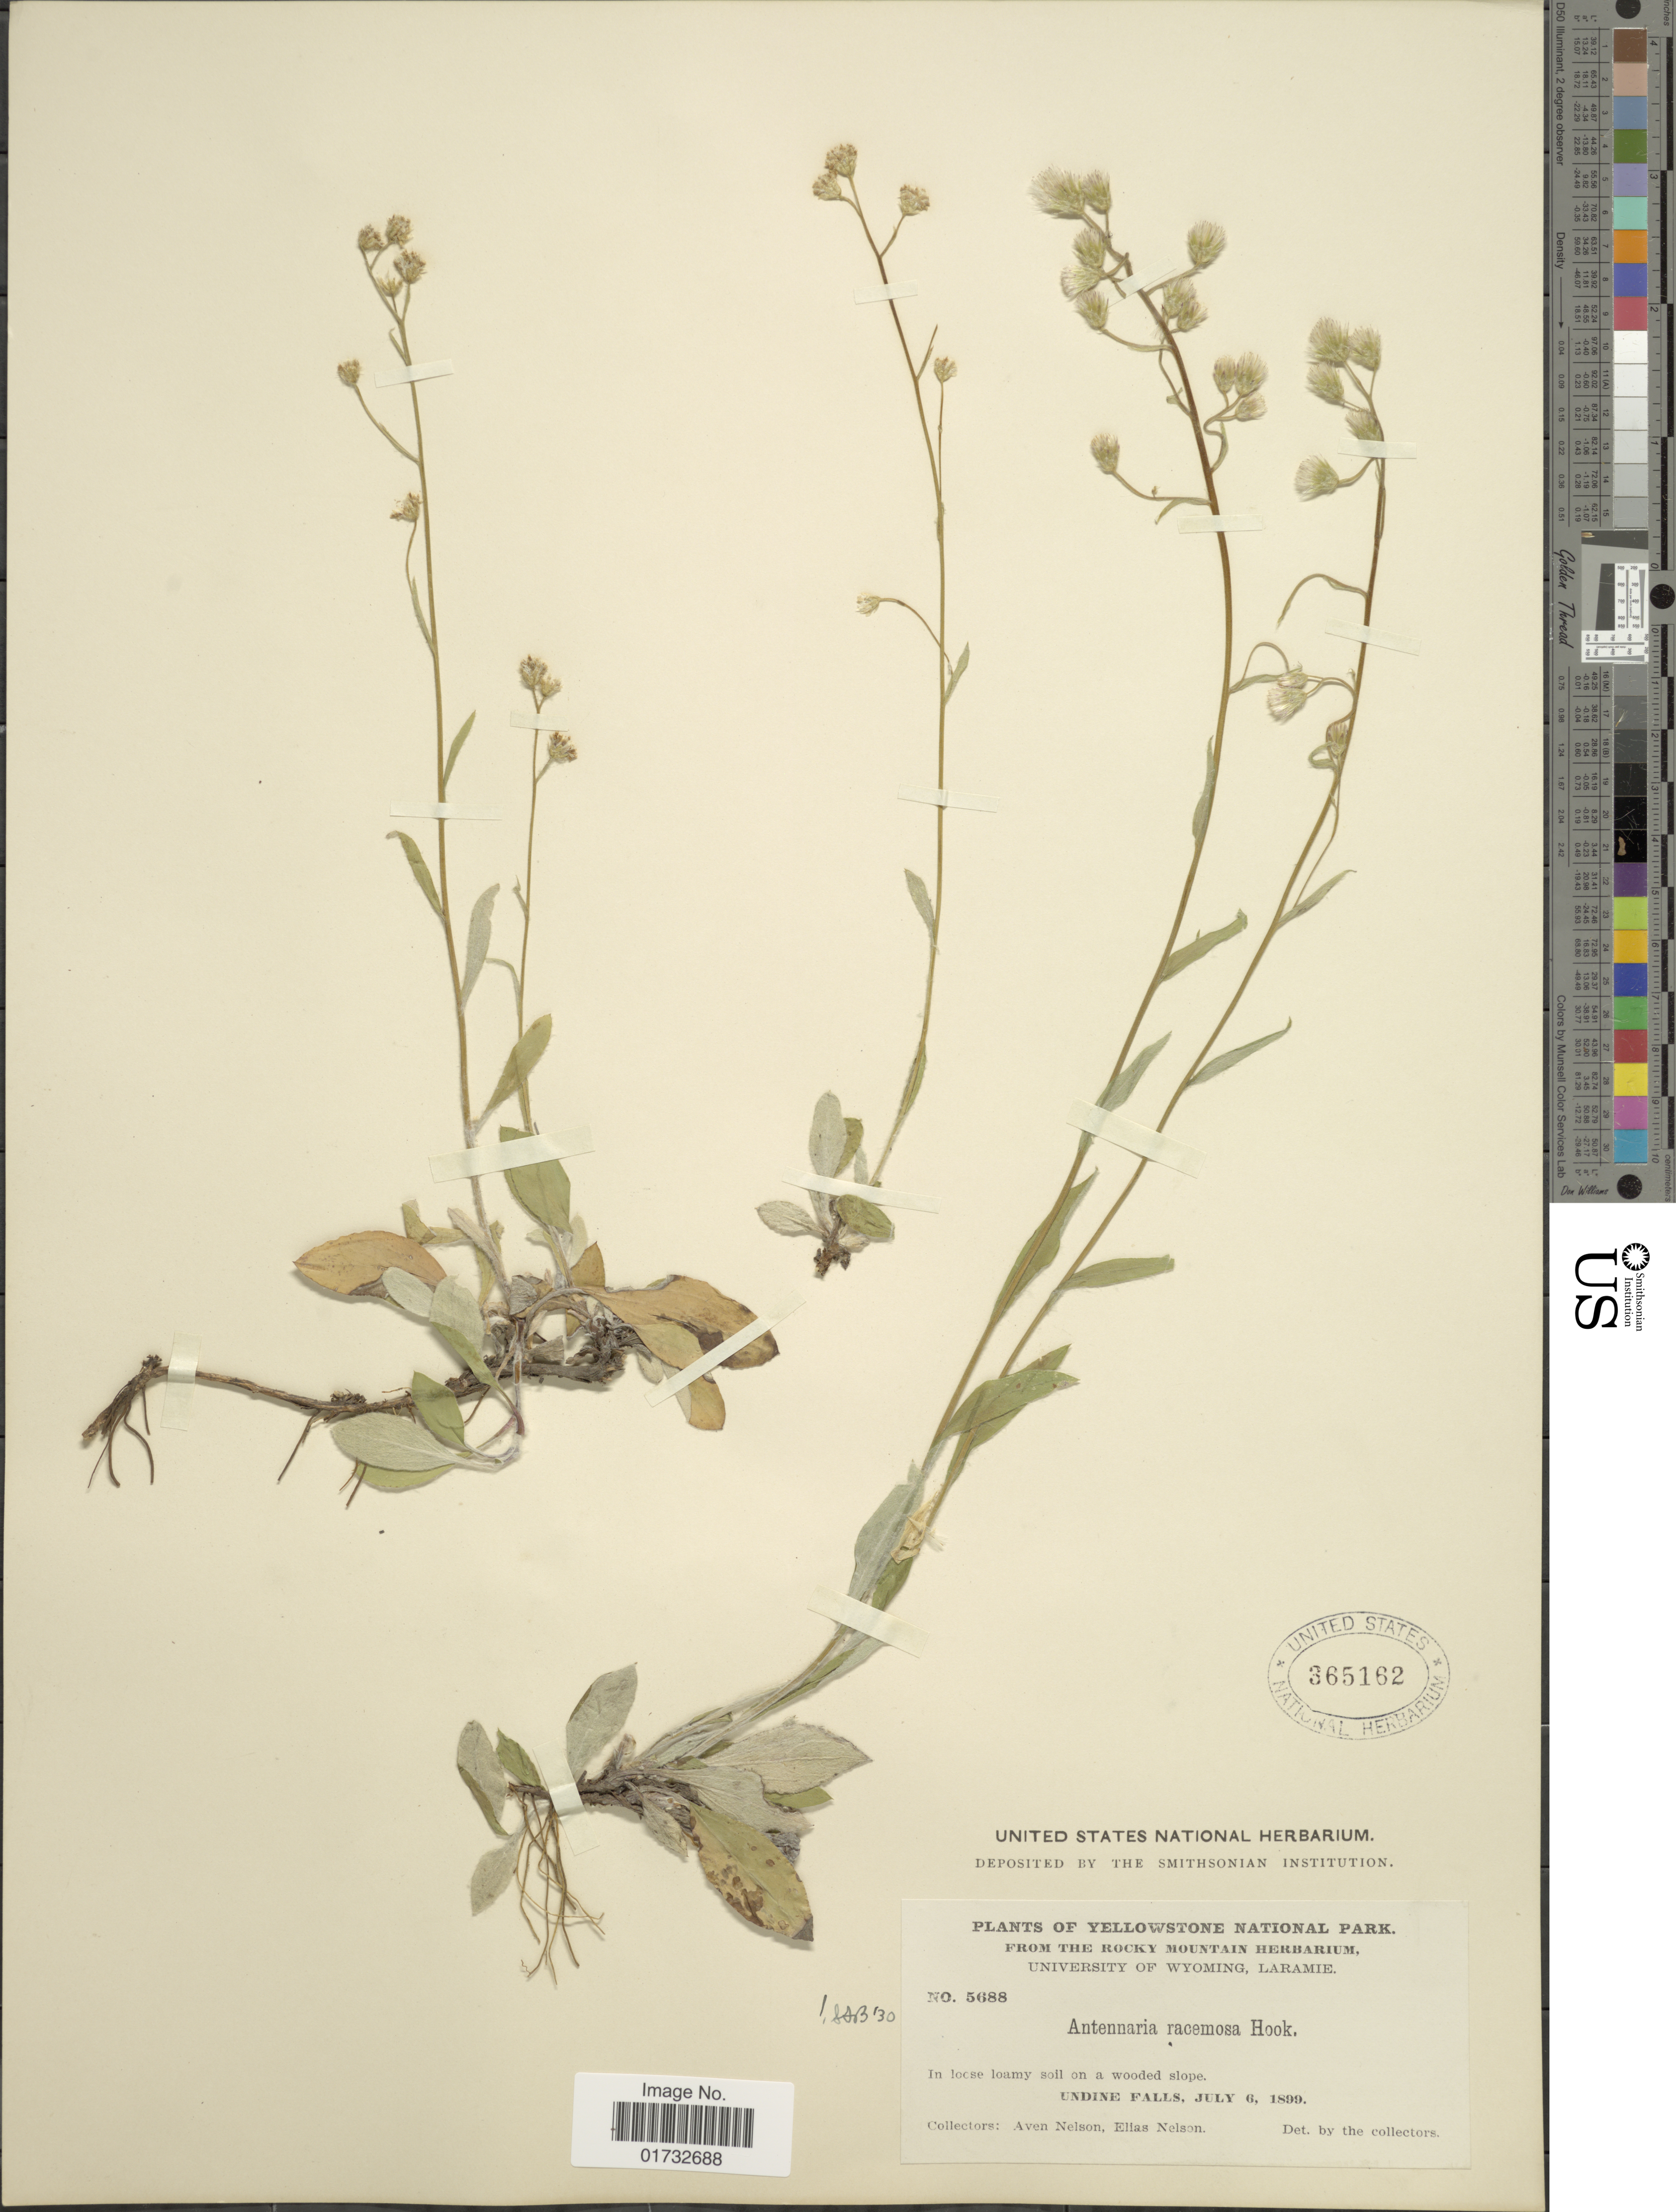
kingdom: Plantae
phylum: Tracheophyta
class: Magnoliopsida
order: Asterales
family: Asteraceae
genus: Antennaria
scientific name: Antennaria racemosa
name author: Hook.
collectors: A. Nelson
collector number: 5688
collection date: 1899-07-06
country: United States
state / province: Wyoming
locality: Yellowstone National Park. Undine Falls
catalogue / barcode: US 365162